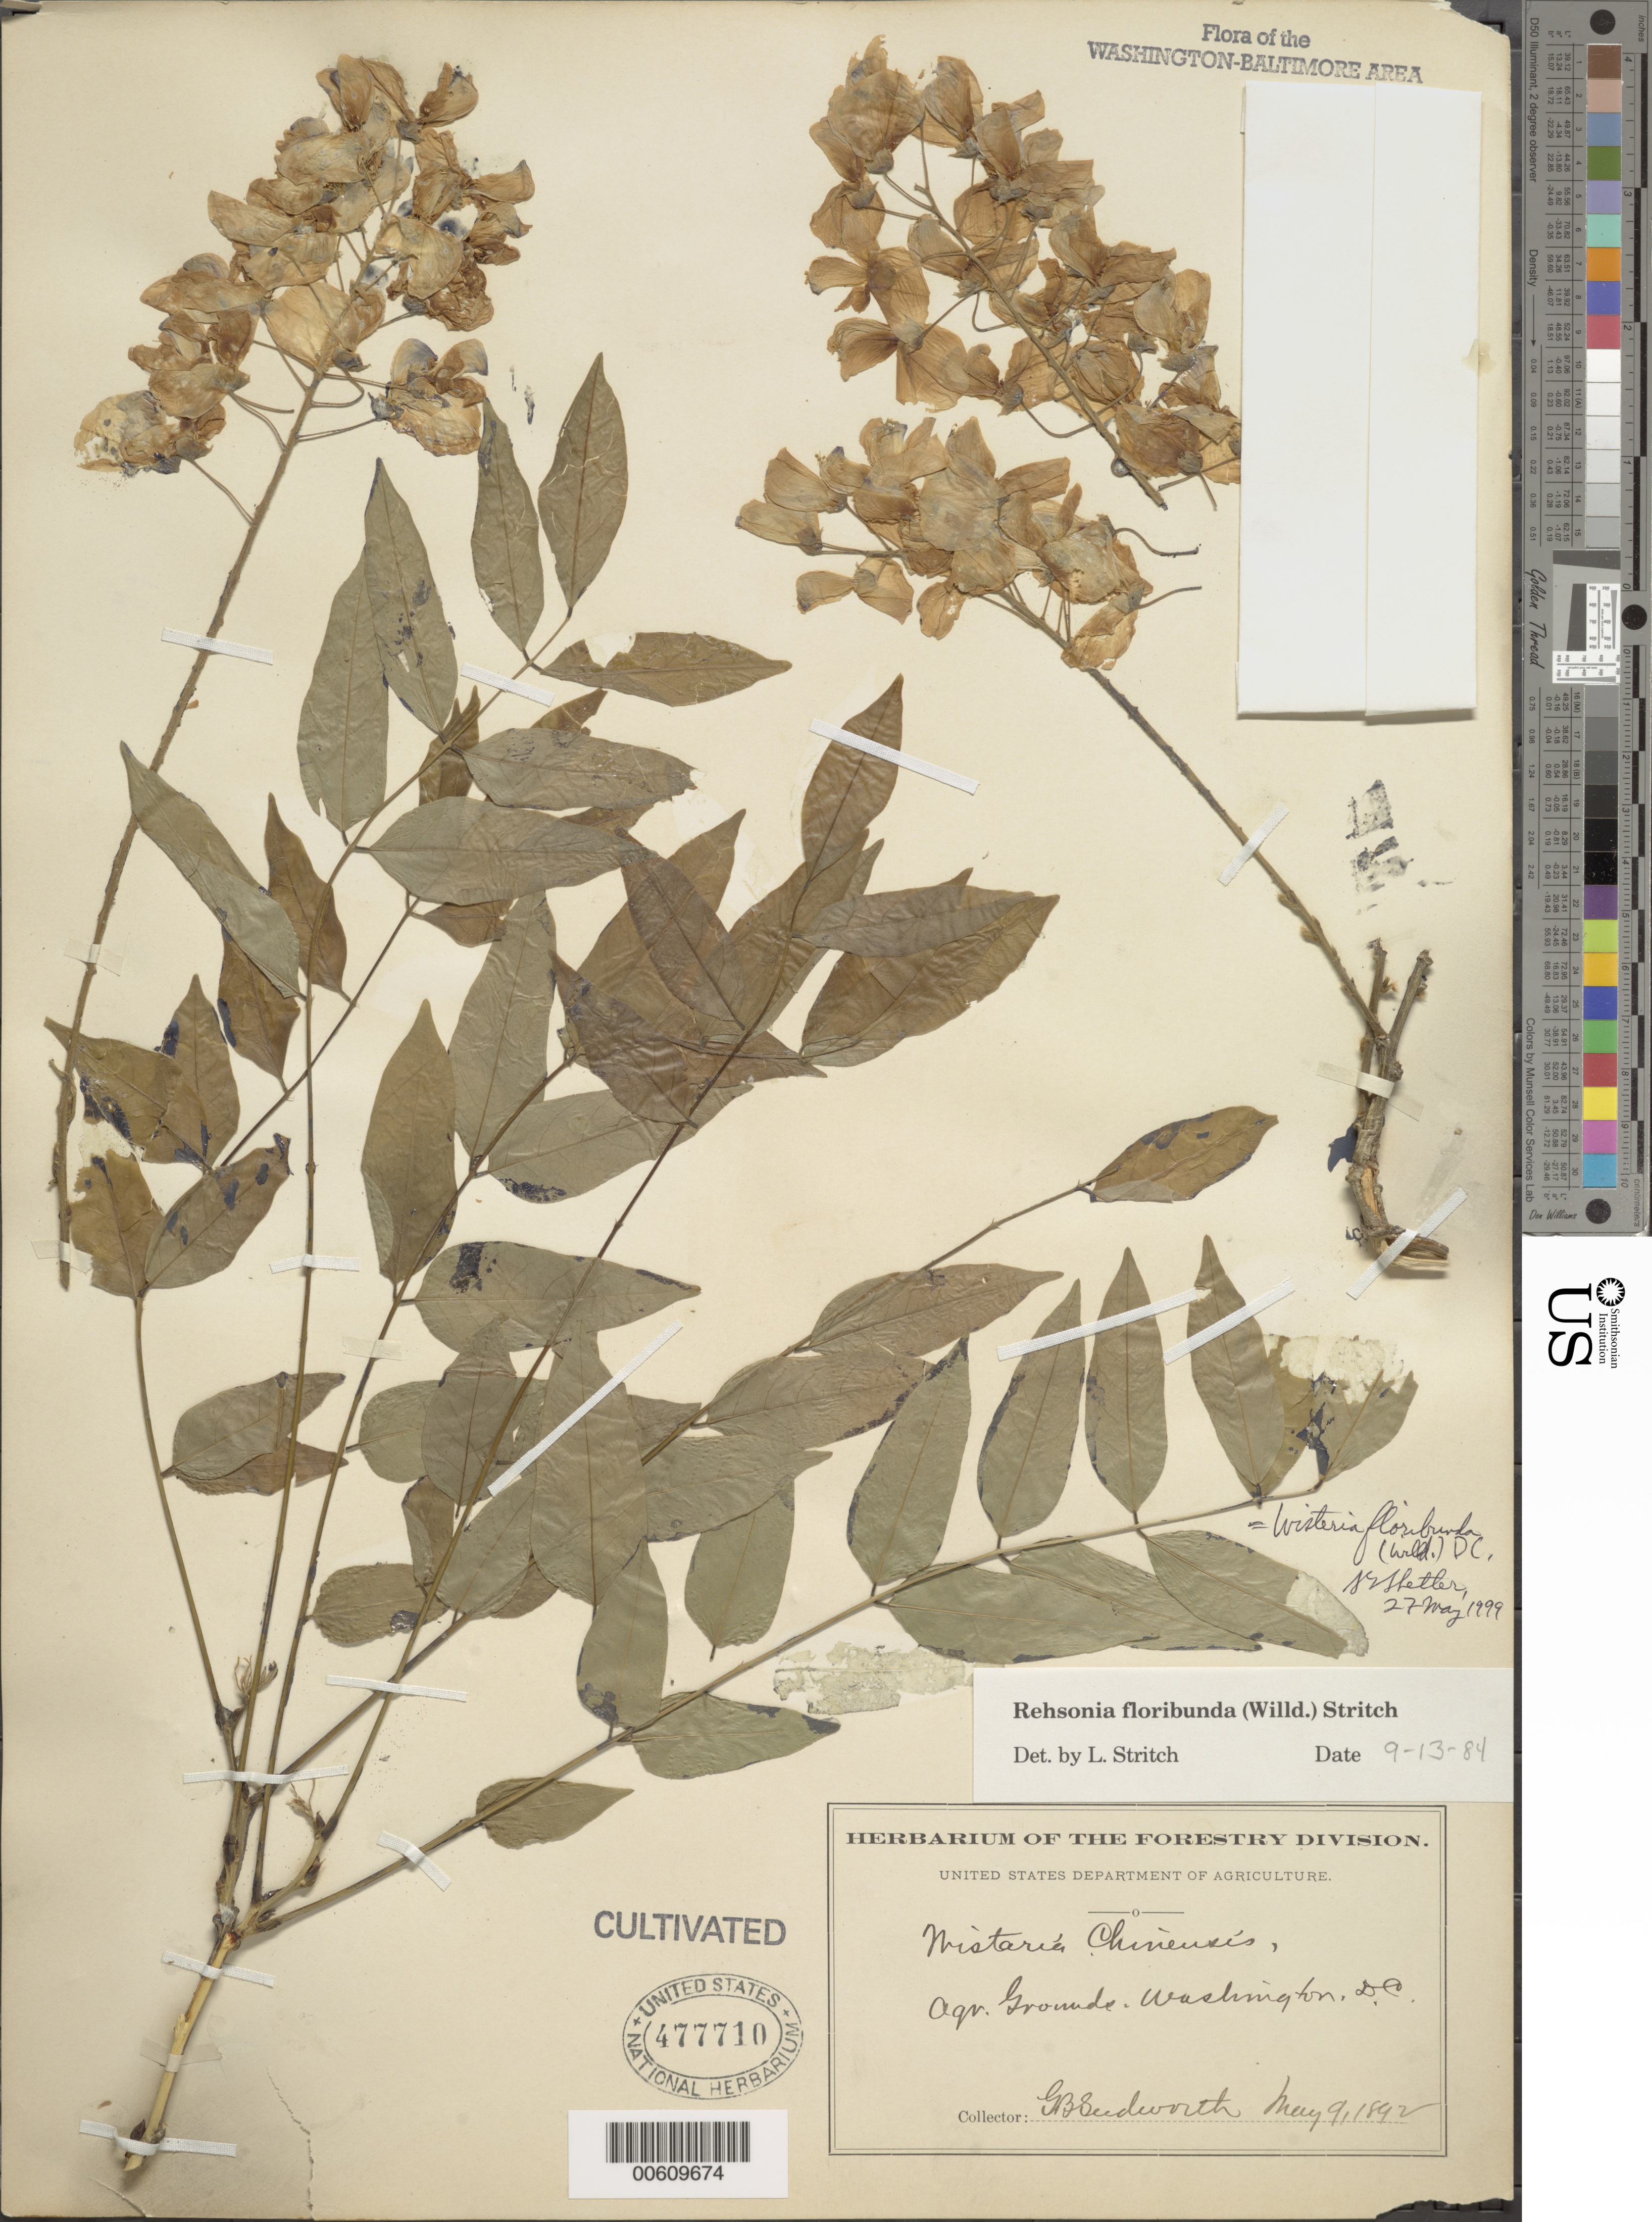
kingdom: Plantae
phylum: Tracheophyta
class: Magnoliopsida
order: Fabales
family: Fabaceae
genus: Wisteria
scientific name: Wisteria floribunda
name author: (Willd.) DC.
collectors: G. B. Sudworth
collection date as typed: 09 May 1892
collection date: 1892-05-09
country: United States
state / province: District of Columbia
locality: Washington, D.C., Agricultural grounds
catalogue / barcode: US 477710